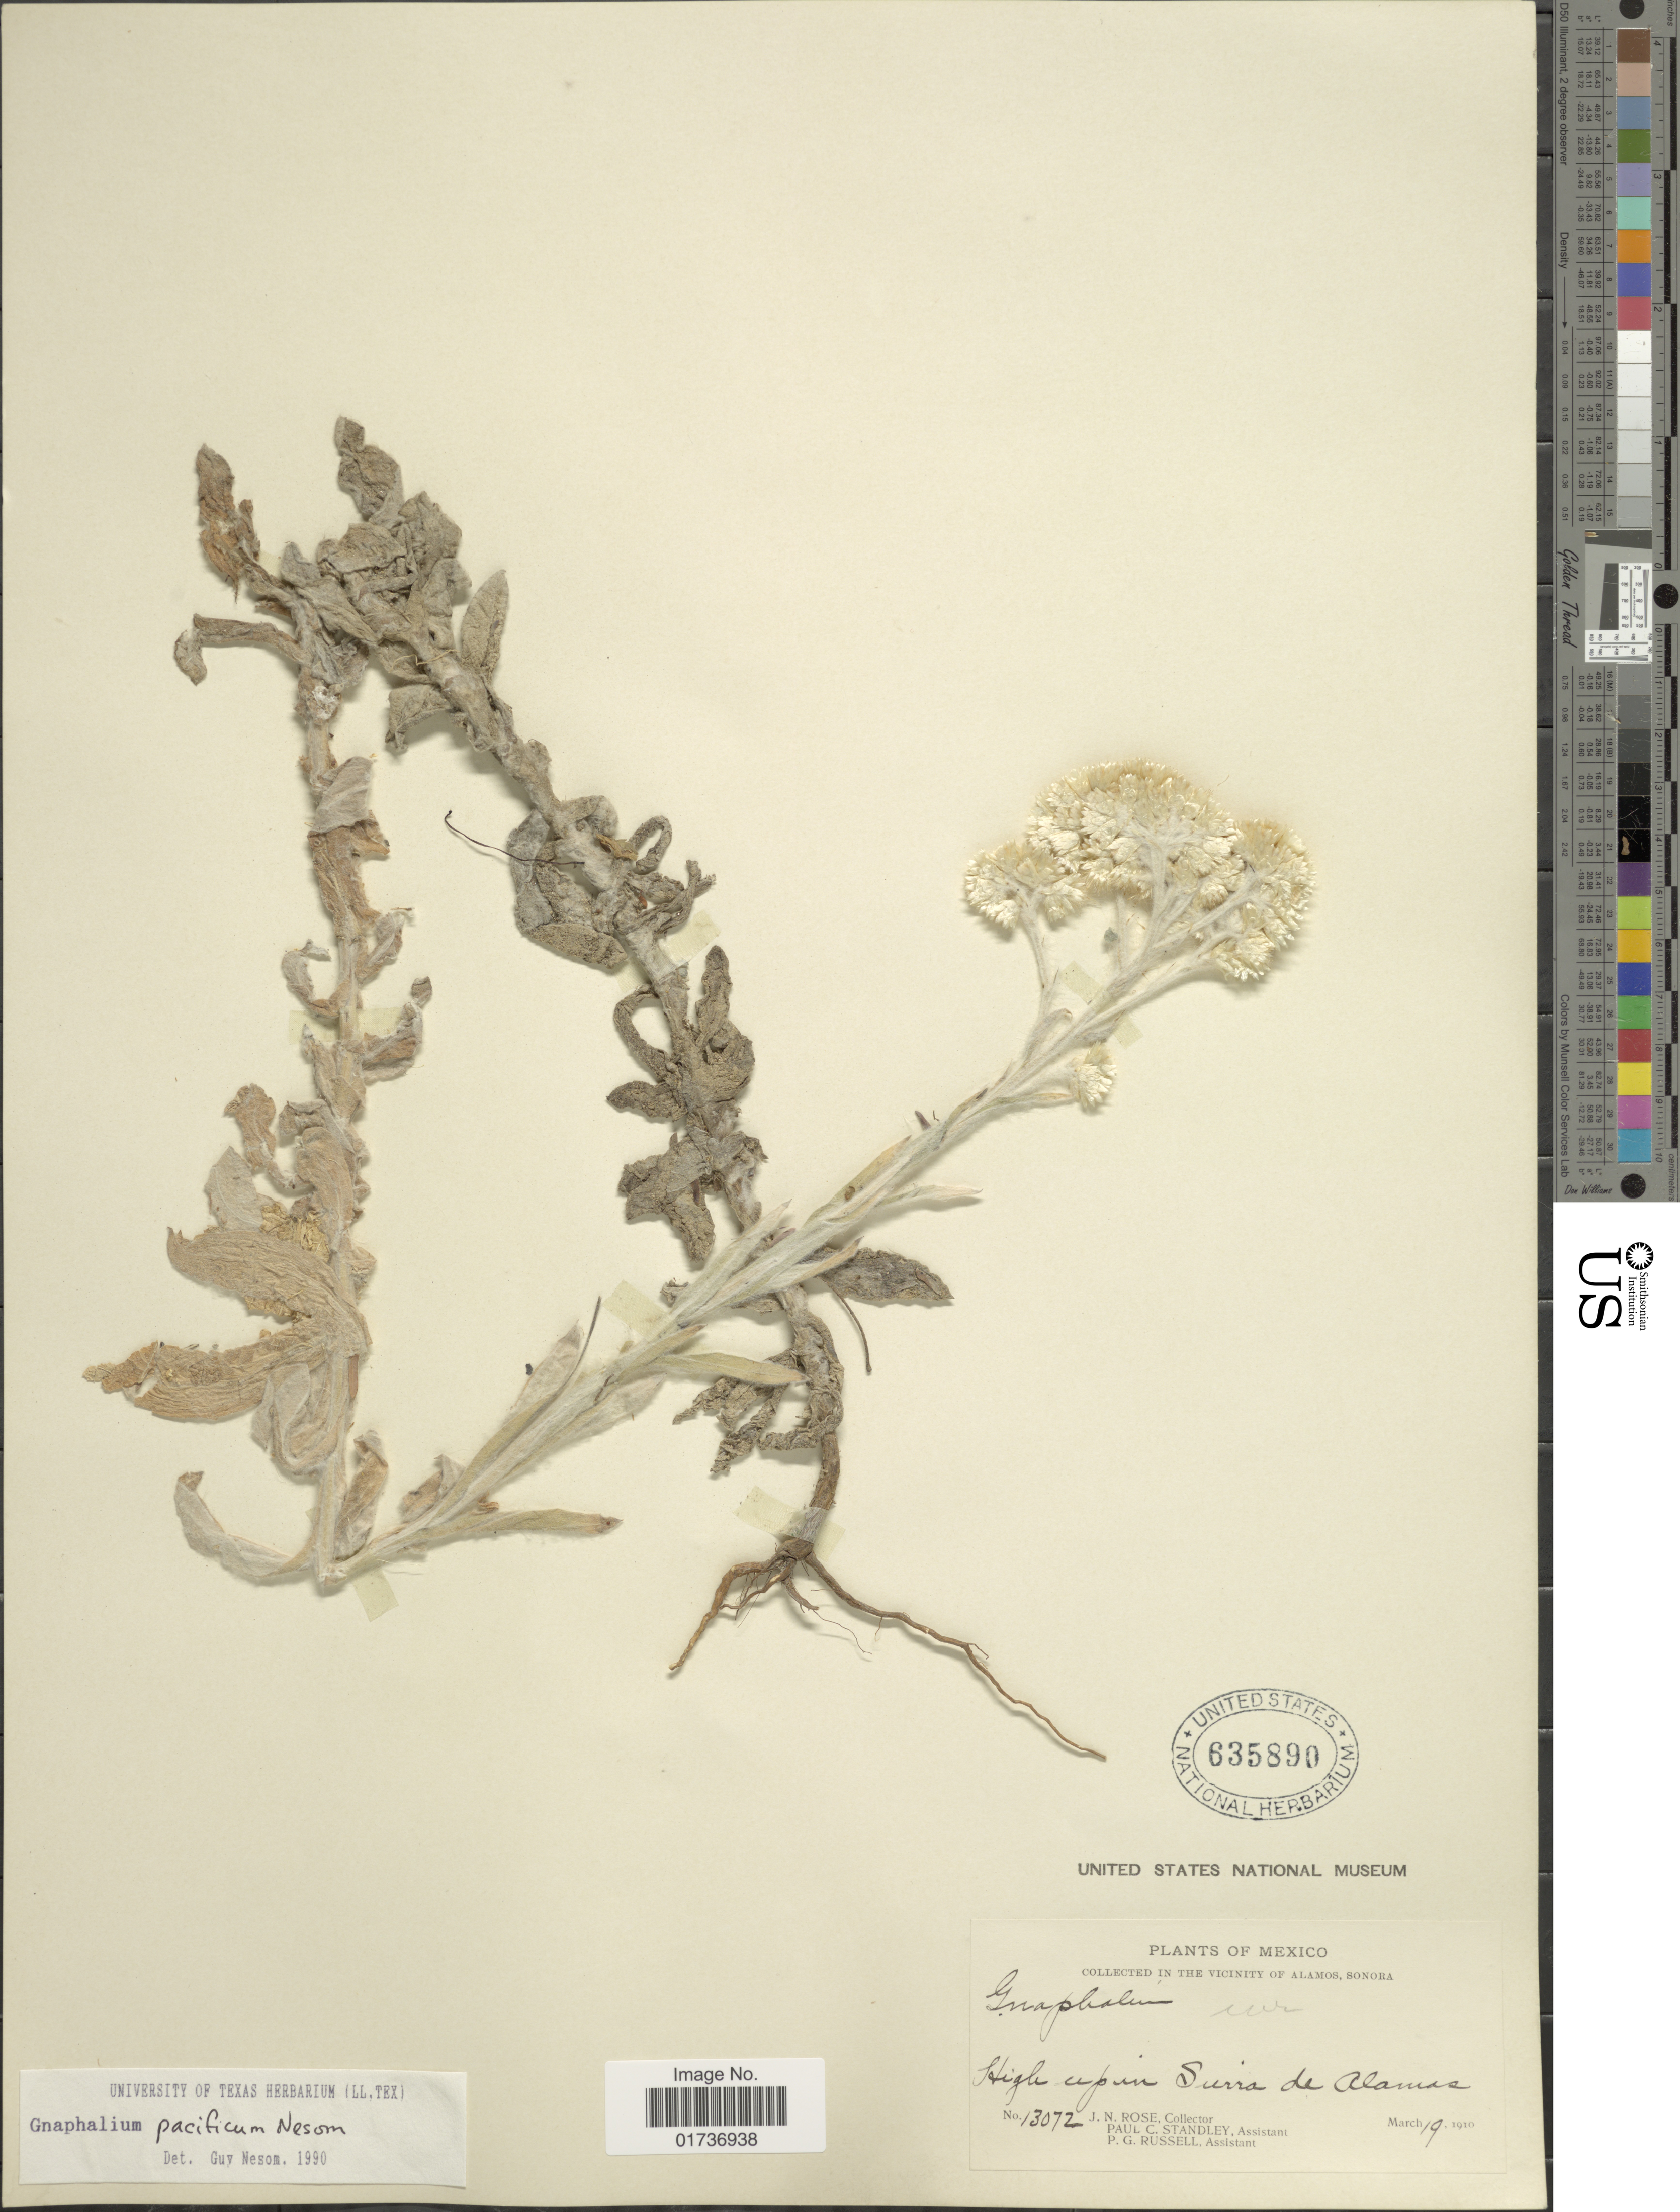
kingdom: Plantae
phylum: Tracheophyta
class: Magnoliopsida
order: Asterales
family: Asteraceae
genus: Gnaphalium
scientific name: Gnaphalium pacificum G.L. Nesom, ined.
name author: G.L. Nesom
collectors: J. N. Rose, P. C. Standley & P. G. Russell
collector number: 13072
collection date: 1910-03-19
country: Mexico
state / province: Sonora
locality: In the Vicinity of Alamos, High up in Sierra de Alamas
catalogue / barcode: US 635890